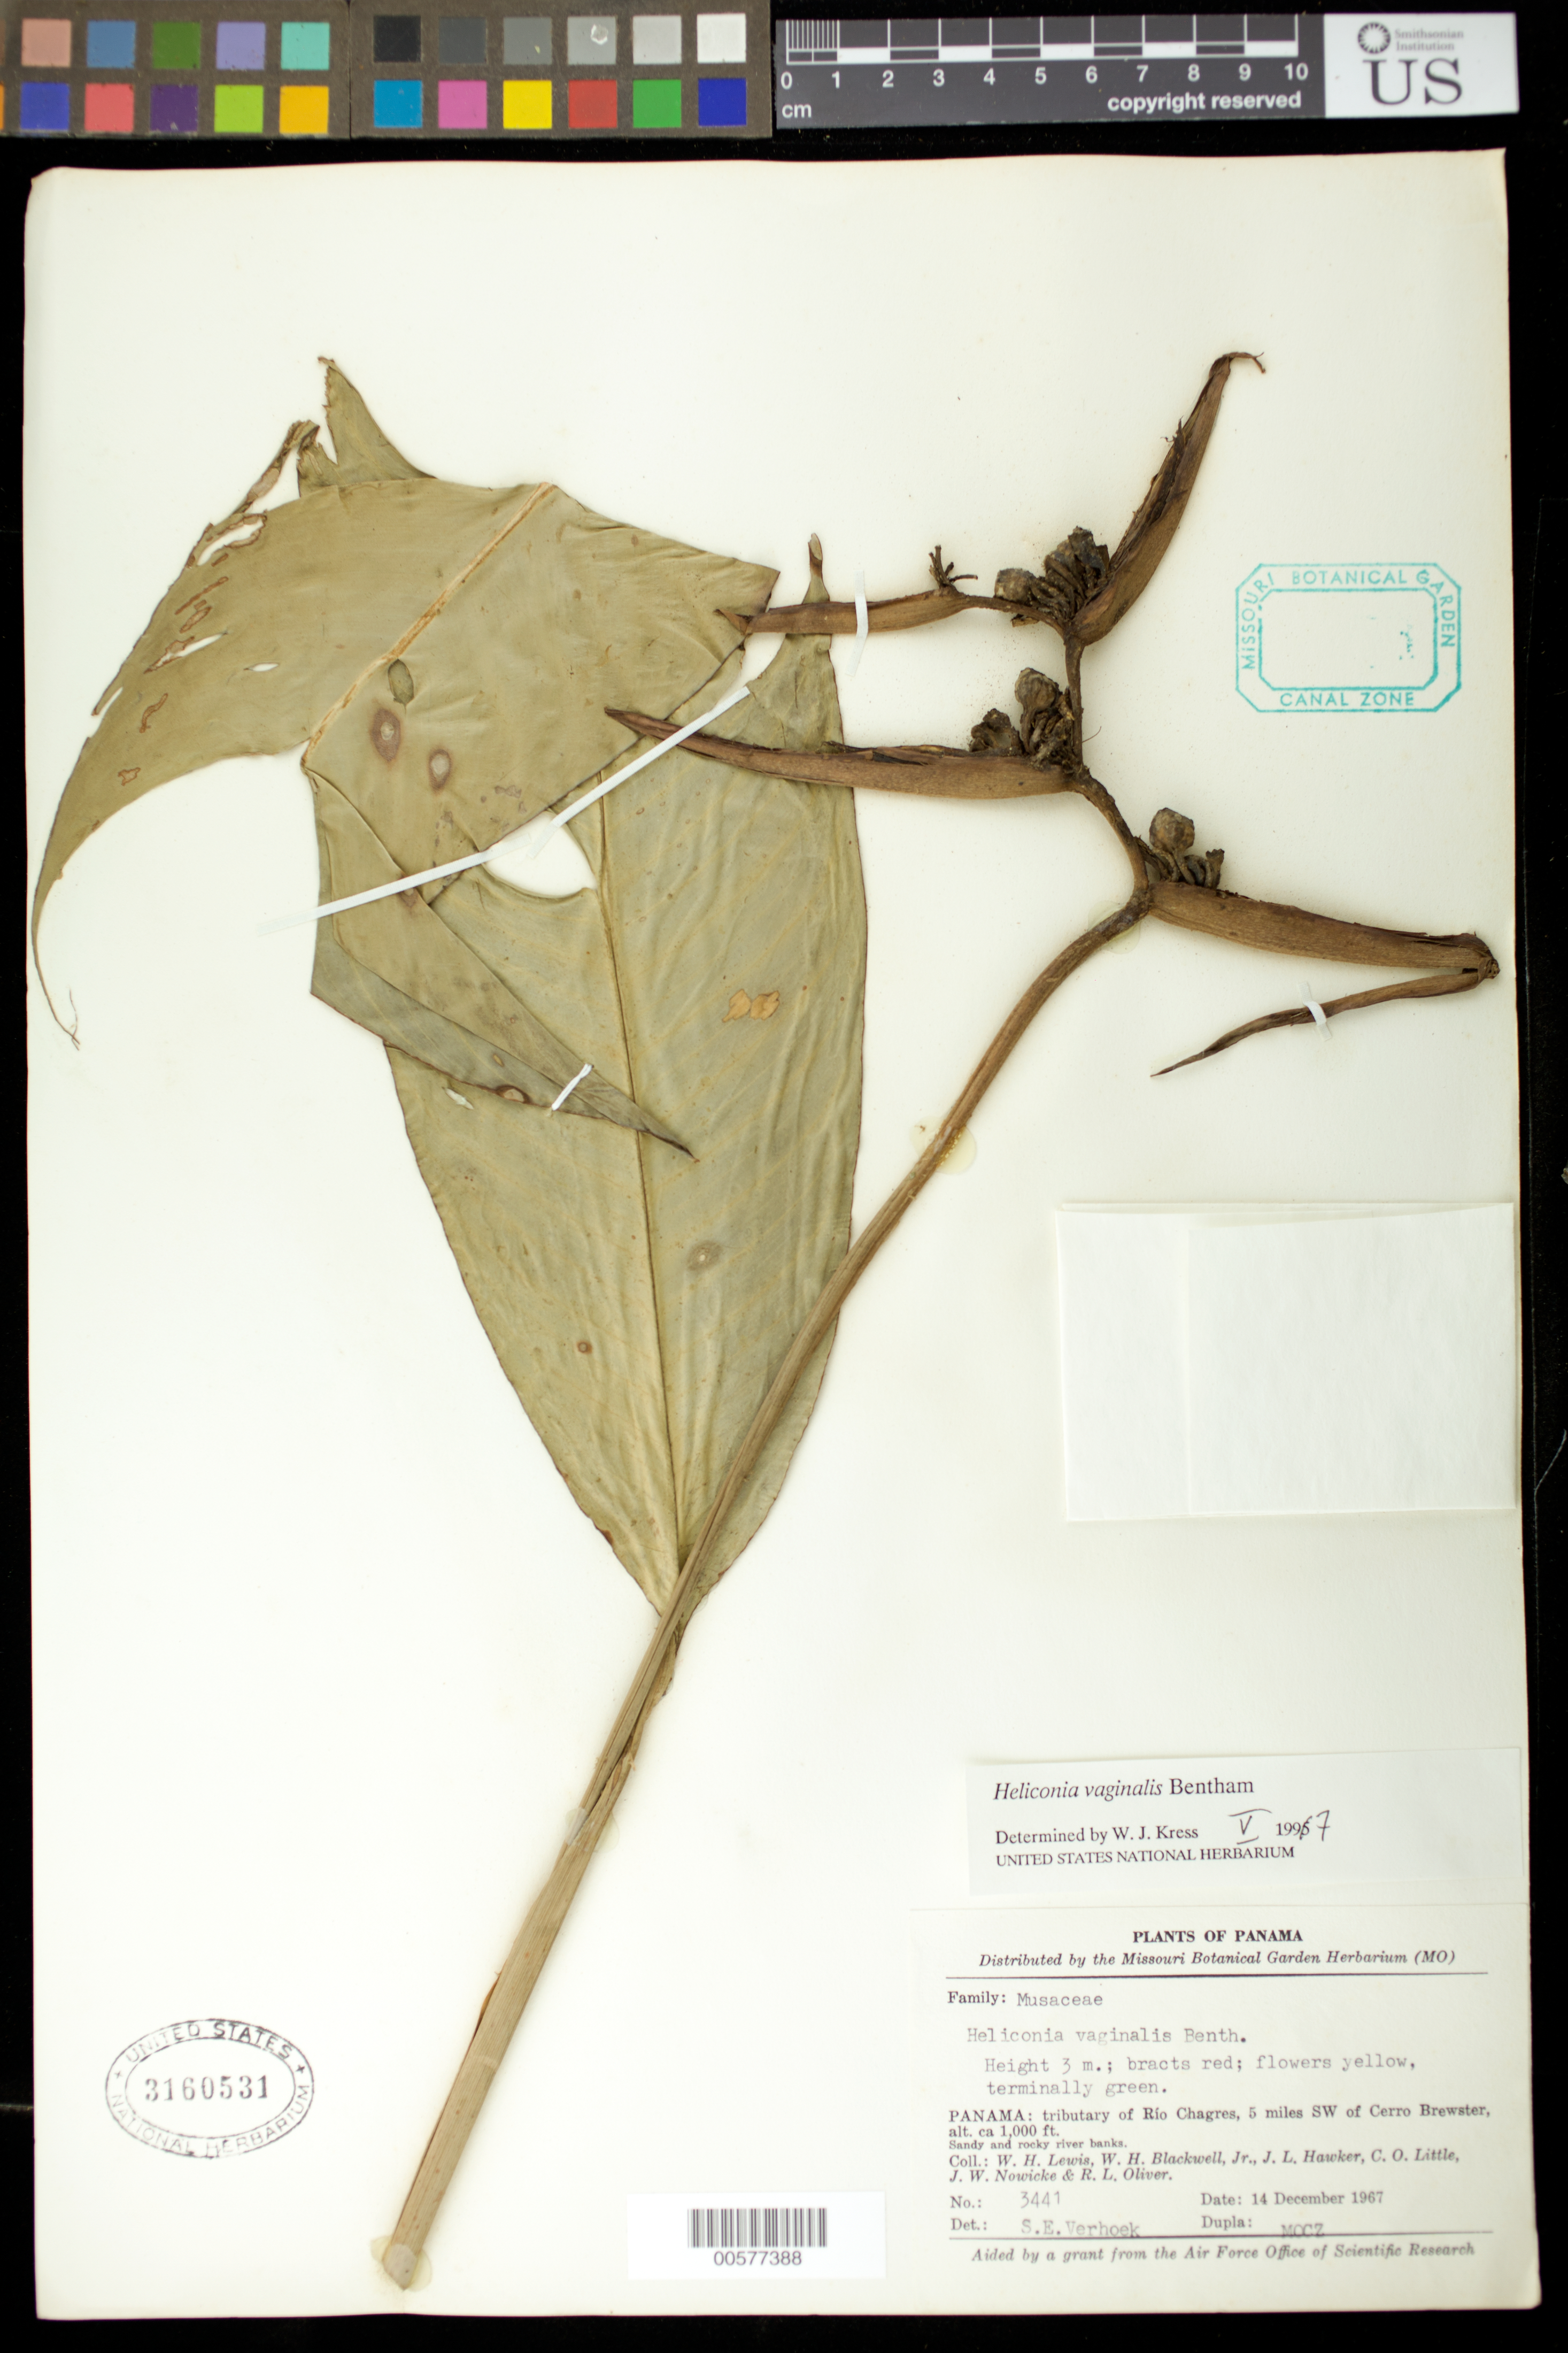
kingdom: Plantae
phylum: Tracheophyta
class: Liliopsida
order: Zingiberales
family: Heliconiaceae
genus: Heliconia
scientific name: Heliconia vaginalis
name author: Benth.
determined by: Verhoek-Williams, S. E.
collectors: W. H. Lewis, W. H. Blackwell, J. L. Hawker, C. O. Little, J. W. Nowicke & R. L. Oliver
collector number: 3441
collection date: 1967-12-14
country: Panama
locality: Tributary to Rio Chagres, 5 miles SW of Cerro Brewster.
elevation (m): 1000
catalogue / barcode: US 3160531